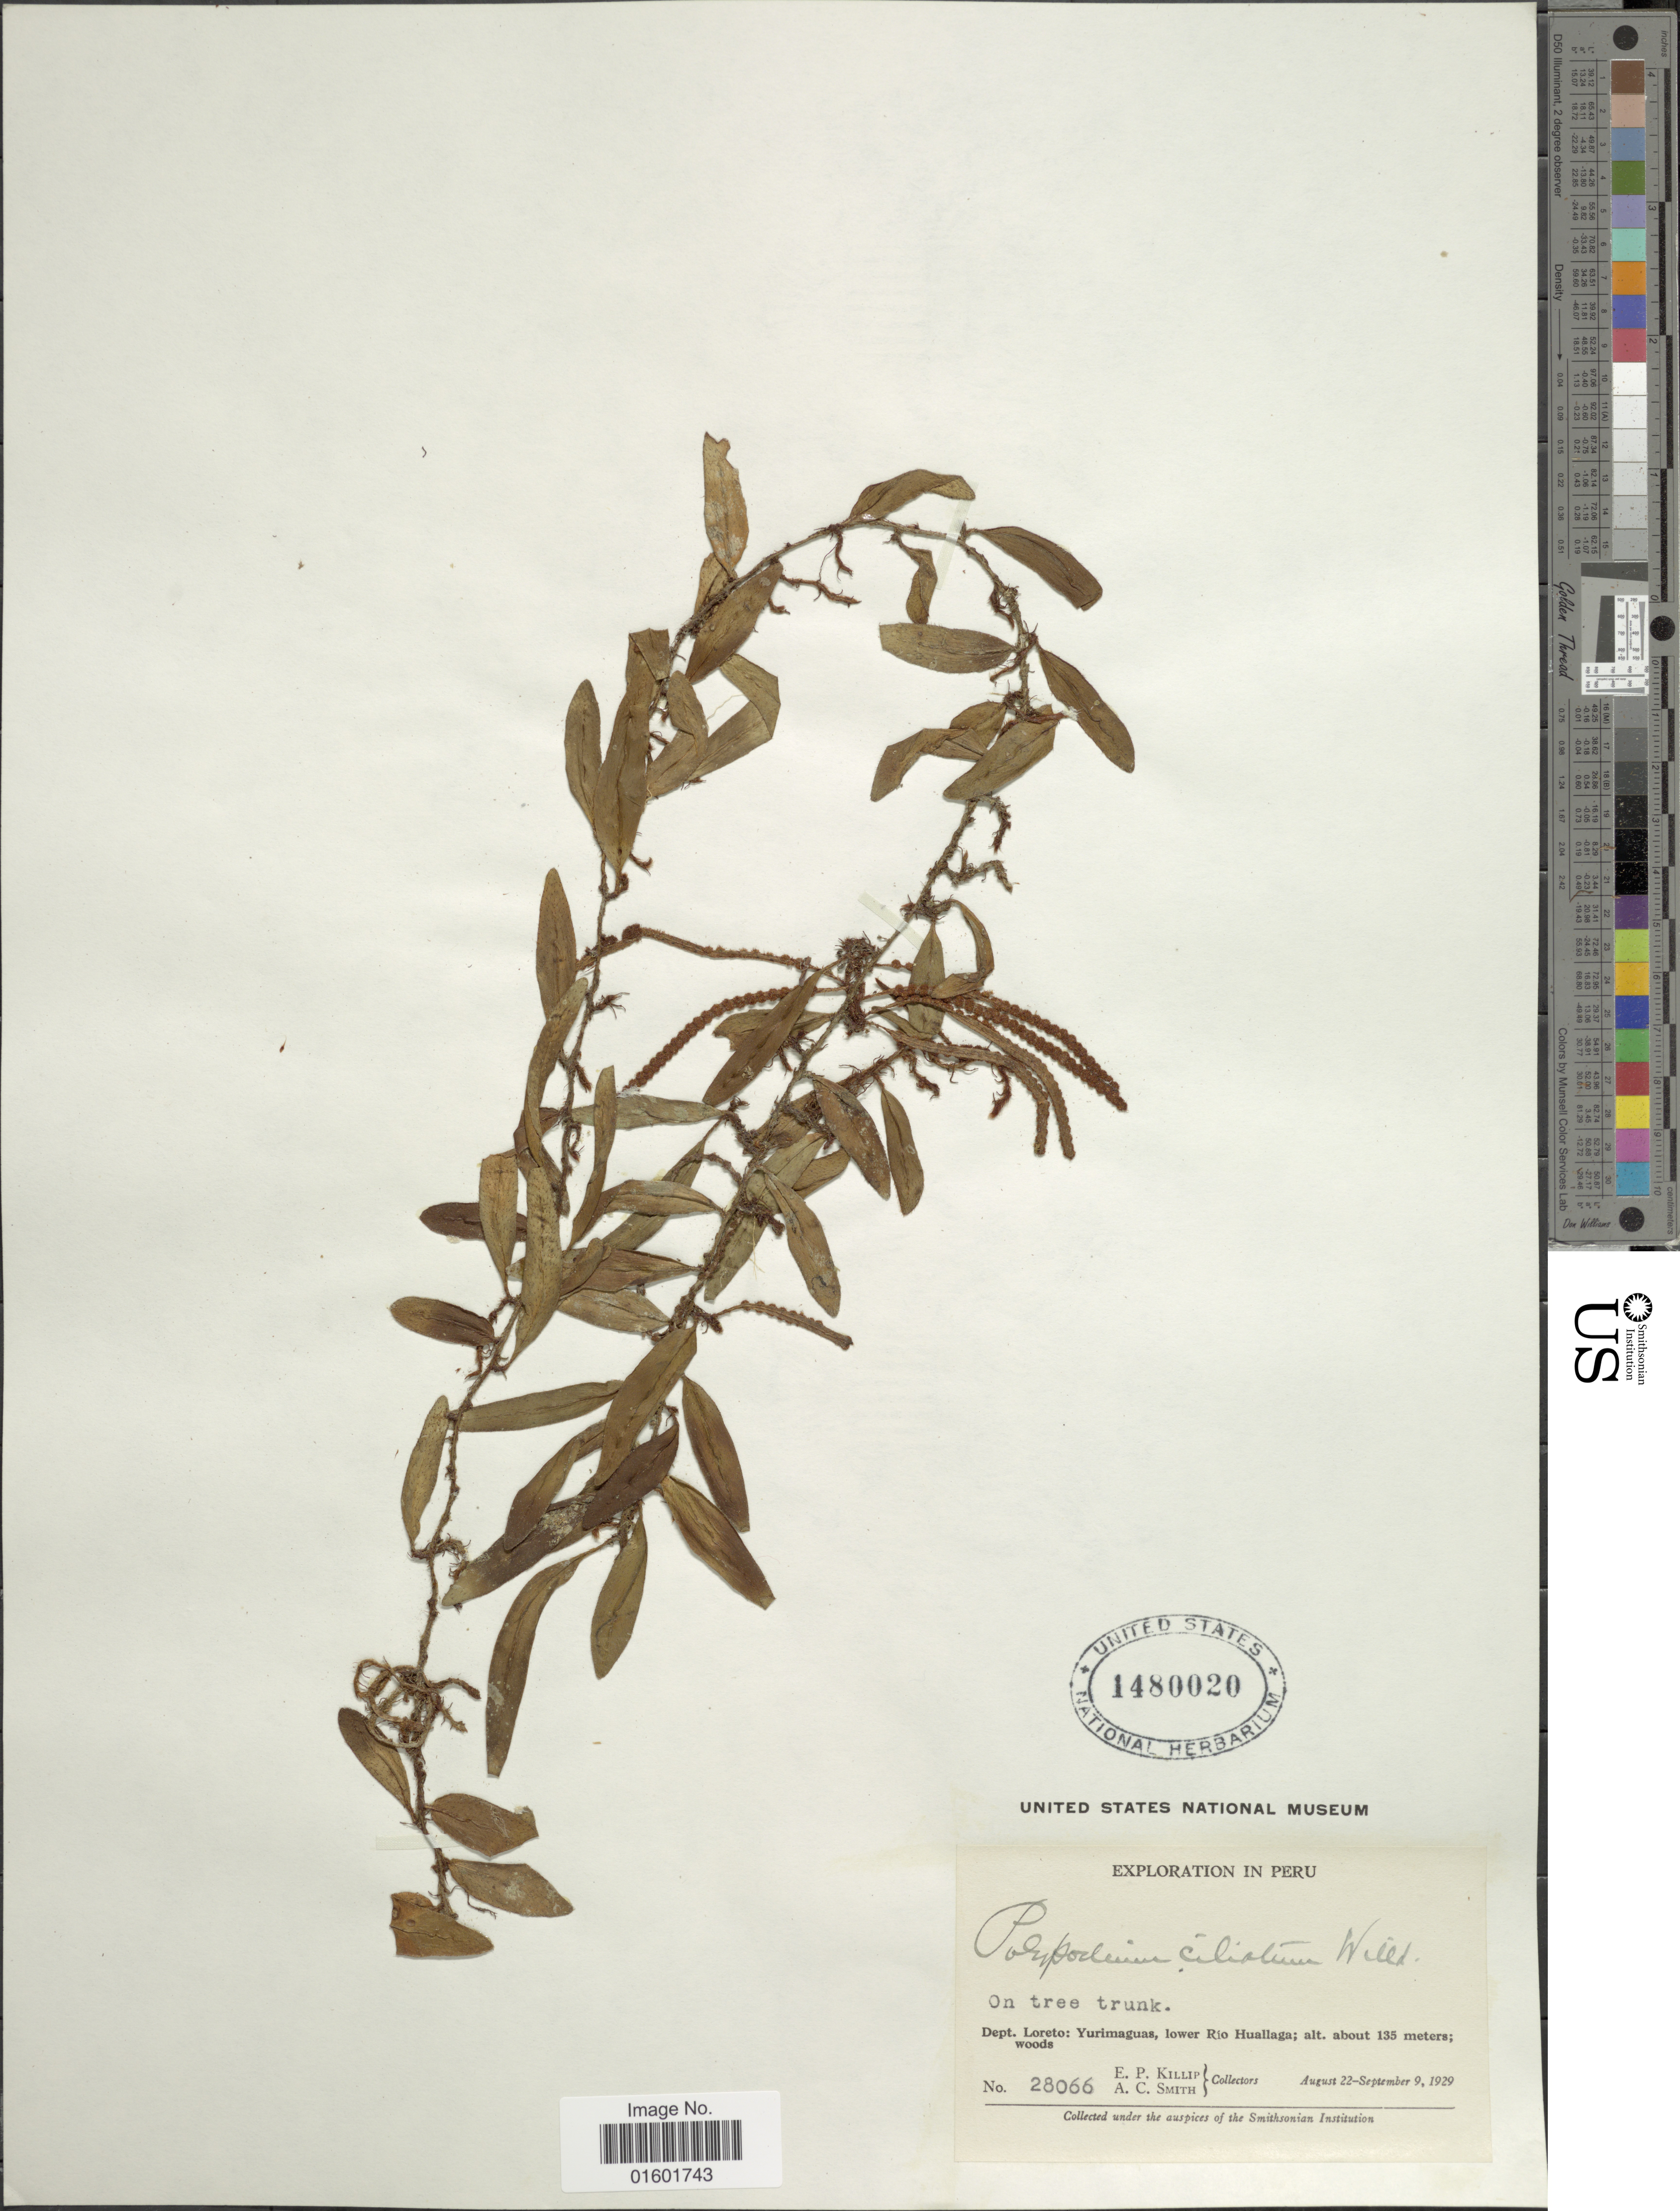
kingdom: Plantae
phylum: Tracheophyta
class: Polypodiopsida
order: Polypodiales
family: Polypodiaceae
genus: Microgramma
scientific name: Microgramma reptans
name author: (Cav.) A.R. Sm.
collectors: E. P. Killip & A. C. Smith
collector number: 28066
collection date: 1929-08-22/1929-09-09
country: Peru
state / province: Loreto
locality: Yurimaguas, lower Rio Huallaga, woods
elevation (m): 135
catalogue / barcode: US 1480020